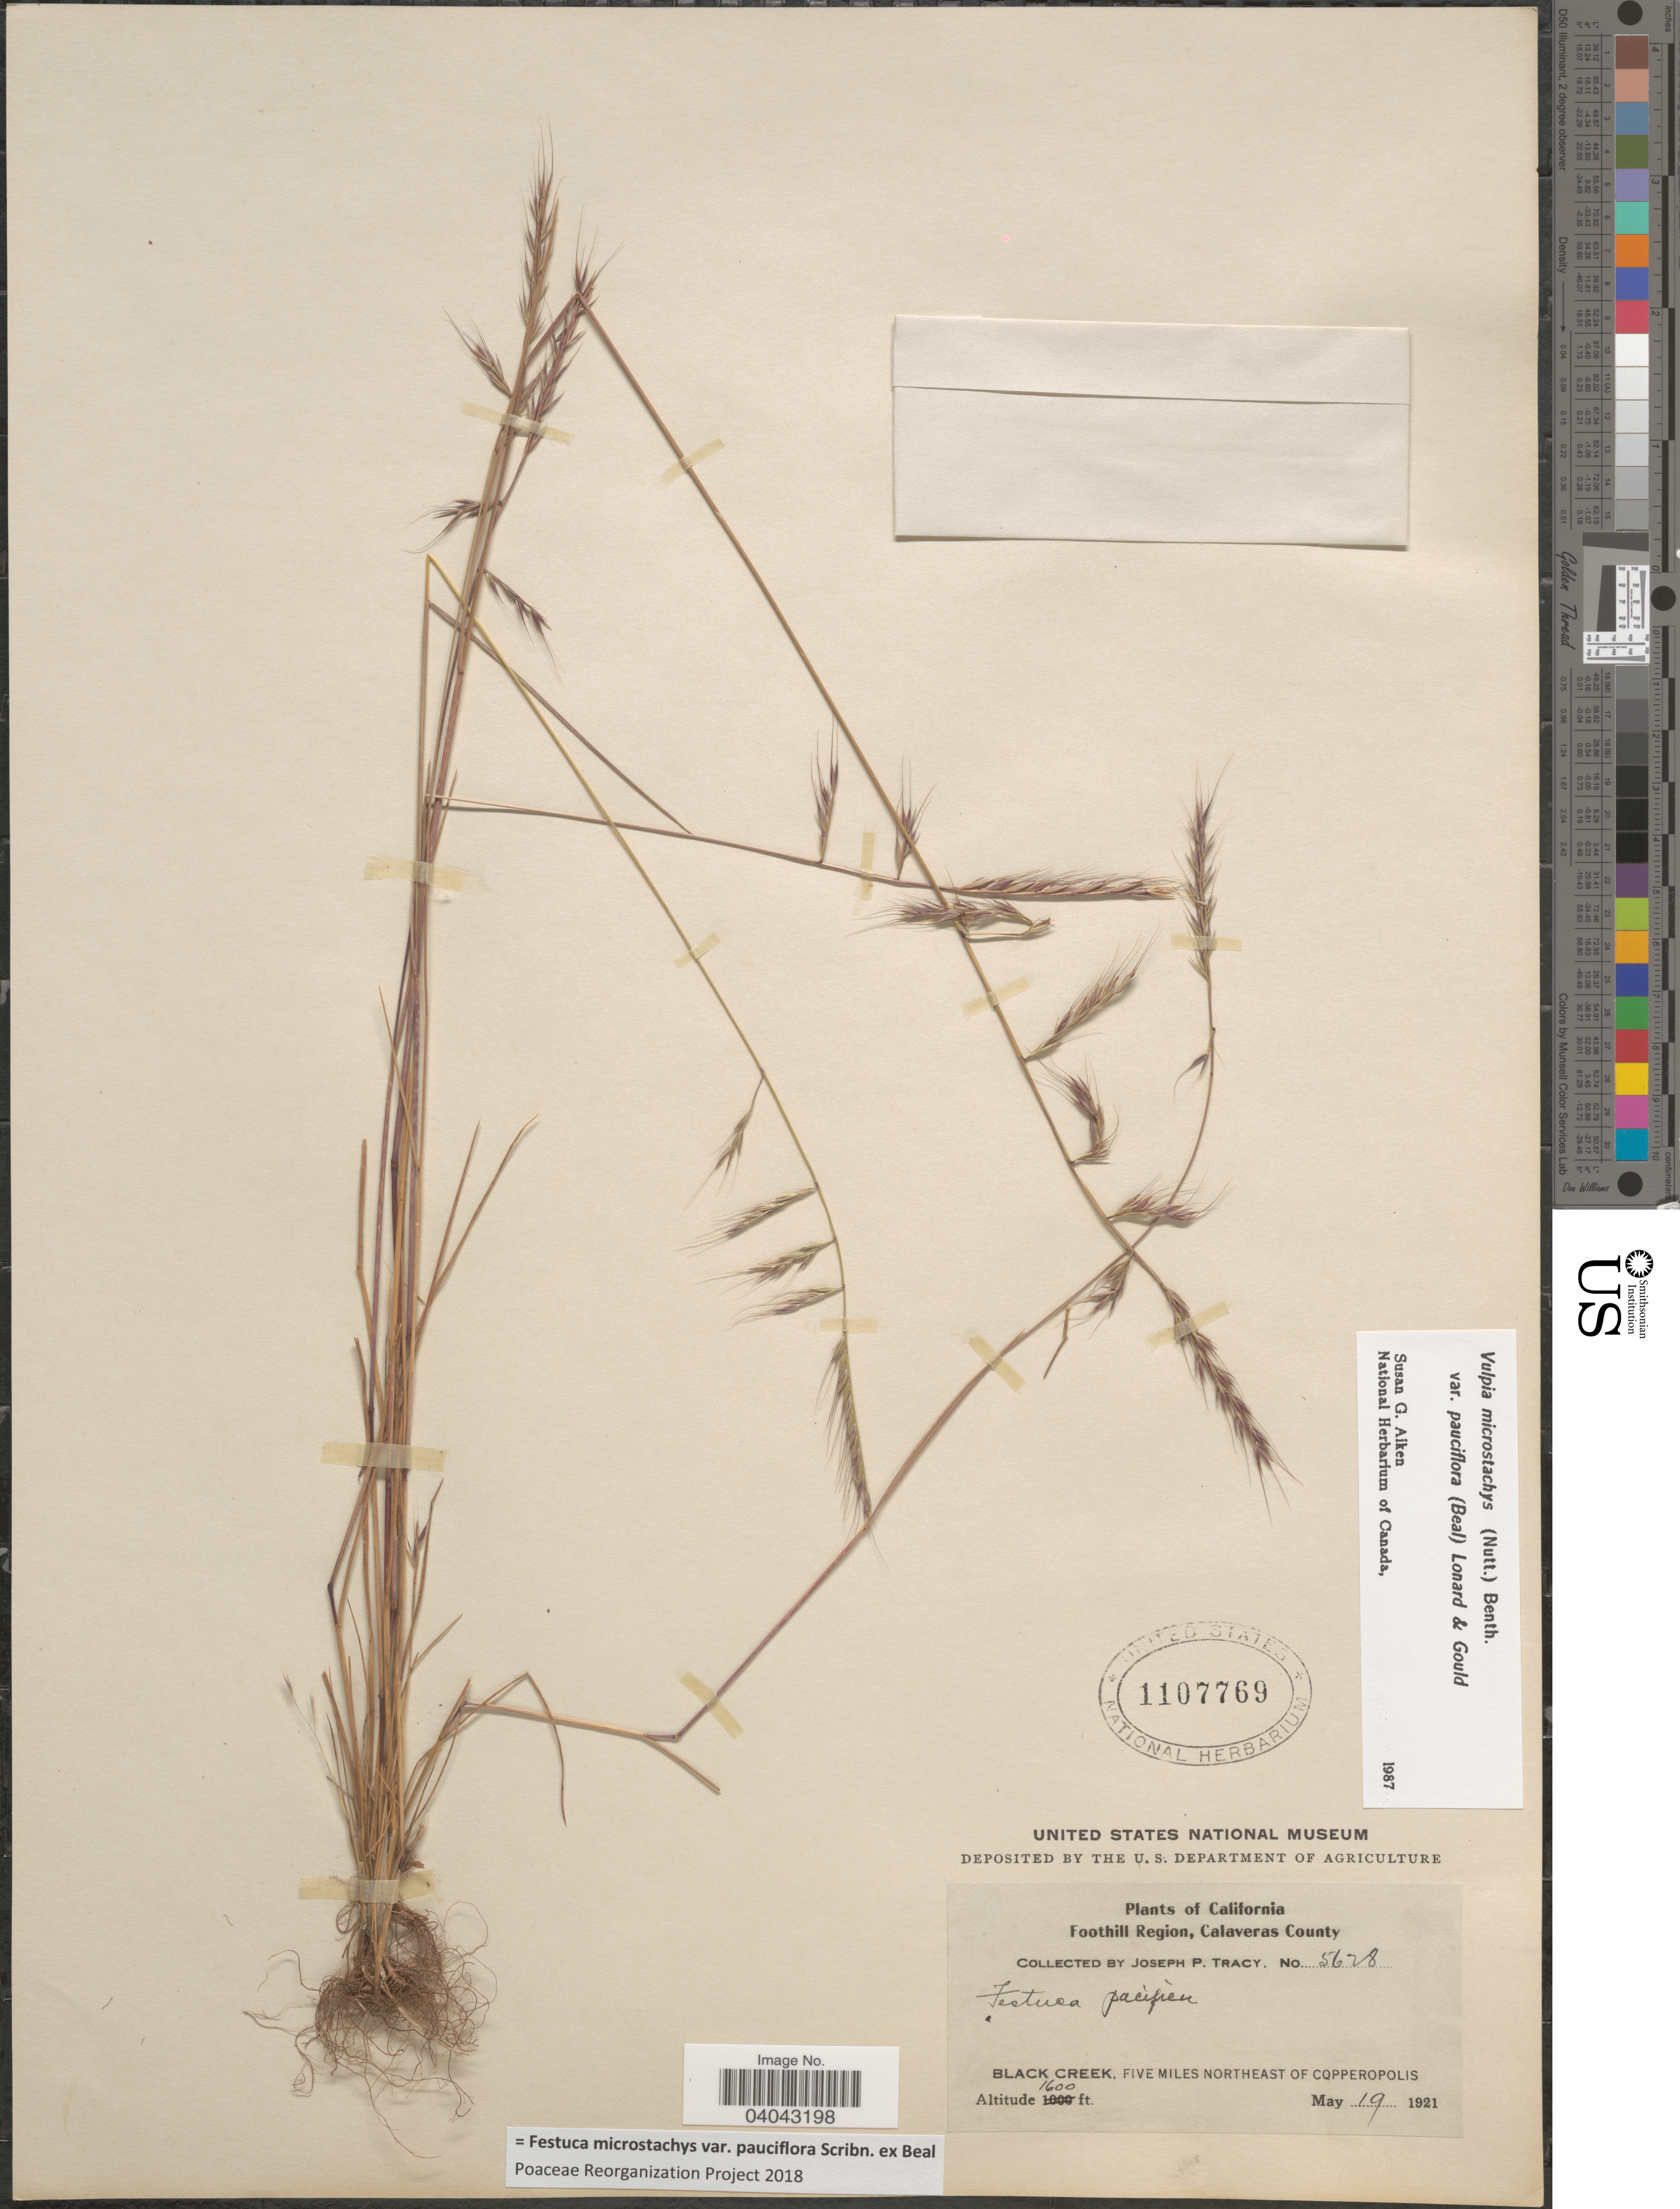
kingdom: Plantae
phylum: Tracheophyta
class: Liliopsida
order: Poales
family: Poaceae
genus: Festuca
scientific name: Festuca microstachys var. pauciflora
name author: Scribn. ex W.J. Beal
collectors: J. Tracy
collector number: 5628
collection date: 1921-05-19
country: United States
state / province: California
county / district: Calaveras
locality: Foothill Region, Calaveras County. Black Creek, five miles northeast of Copperpolis.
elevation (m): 488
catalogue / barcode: US 1107769